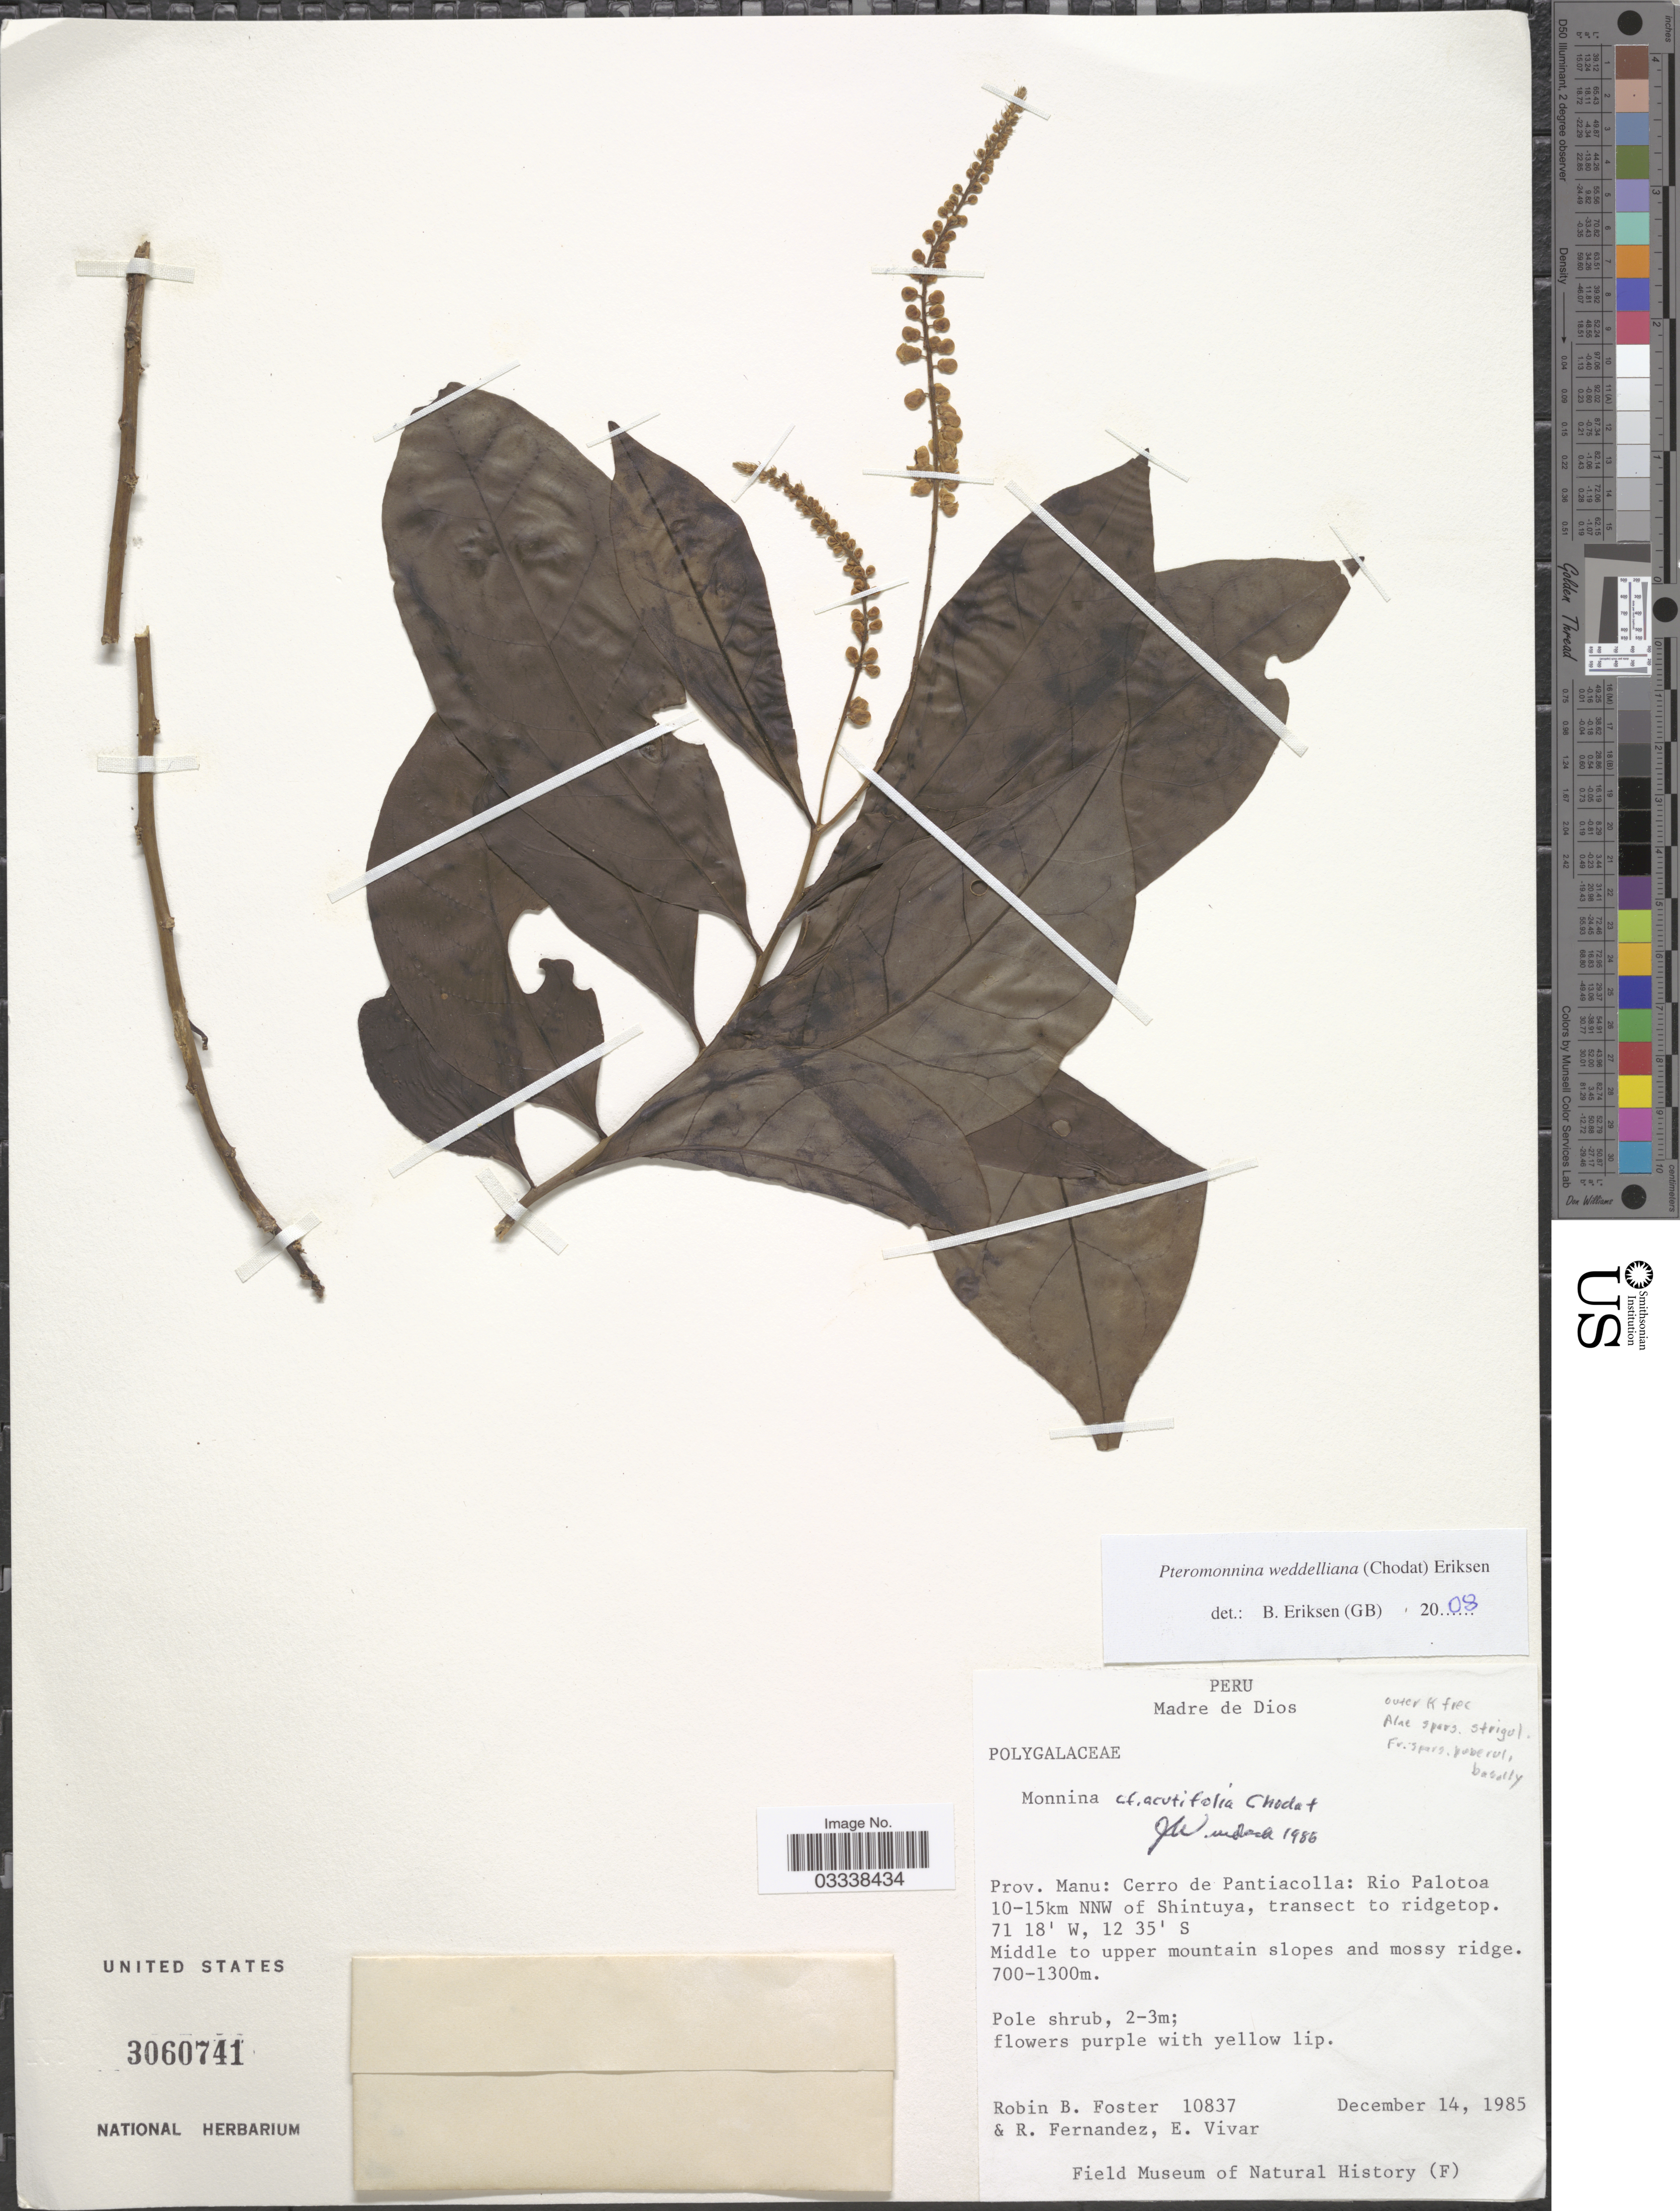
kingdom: Plantae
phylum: Tracheophyta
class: Magnoliopsida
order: Fabales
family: Polygalaceae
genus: Monnina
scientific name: Monnina weddelliana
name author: Chodat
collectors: R. B. Foster, R. Fernandez & E. Vivar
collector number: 10837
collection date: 1985-12-14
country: Peru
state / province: Madre de Dios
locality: Prov. Manu: Cerro de Pantiacolla: Rio Palotoa 10-15km NNW of Shintuya, transect to ridgetop.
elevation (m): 700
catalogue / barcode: US 3060741